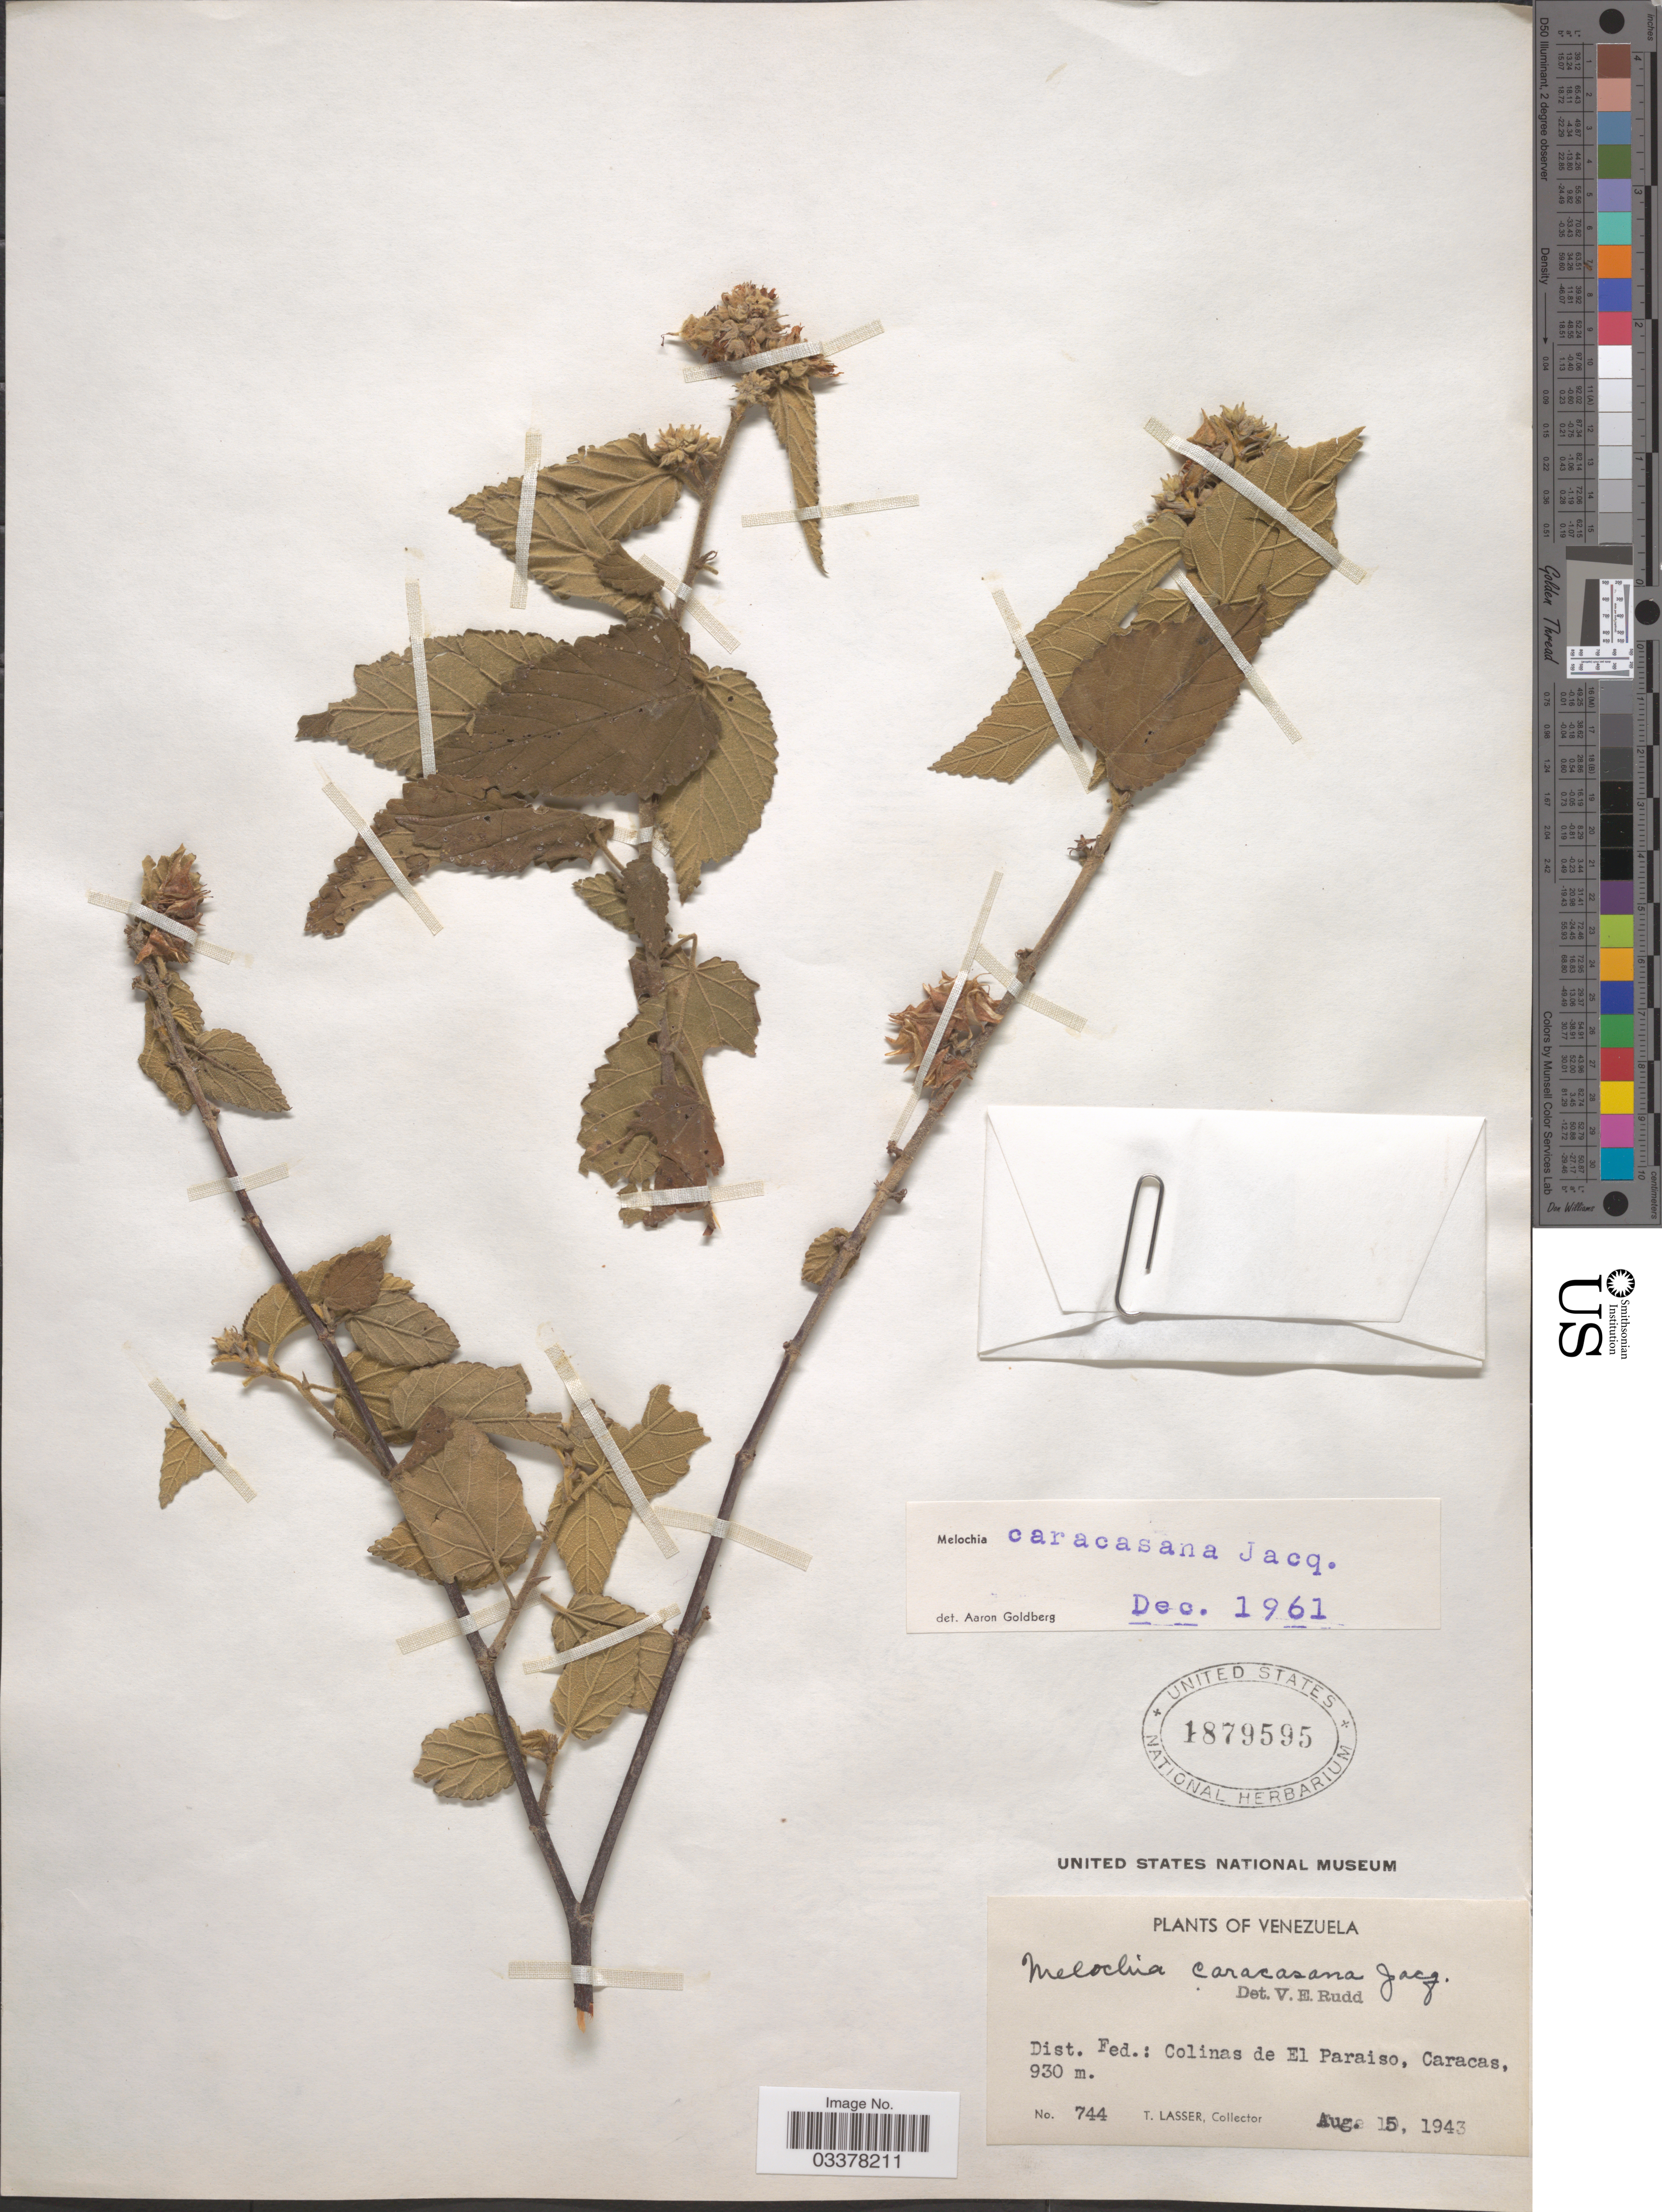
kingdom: Plantae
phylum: Tracheophyta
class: Magnoliopsida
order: Malvales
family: Malvaceae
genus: Melochia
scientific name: Melochia caracasana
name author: Jacq.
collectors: T. Lasser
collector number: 744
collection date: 1943-08-15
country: Venezuela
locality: Dist. Fed.: Colinas de El Paraiso, Caracas.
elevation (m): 930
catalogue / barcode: US 1879595